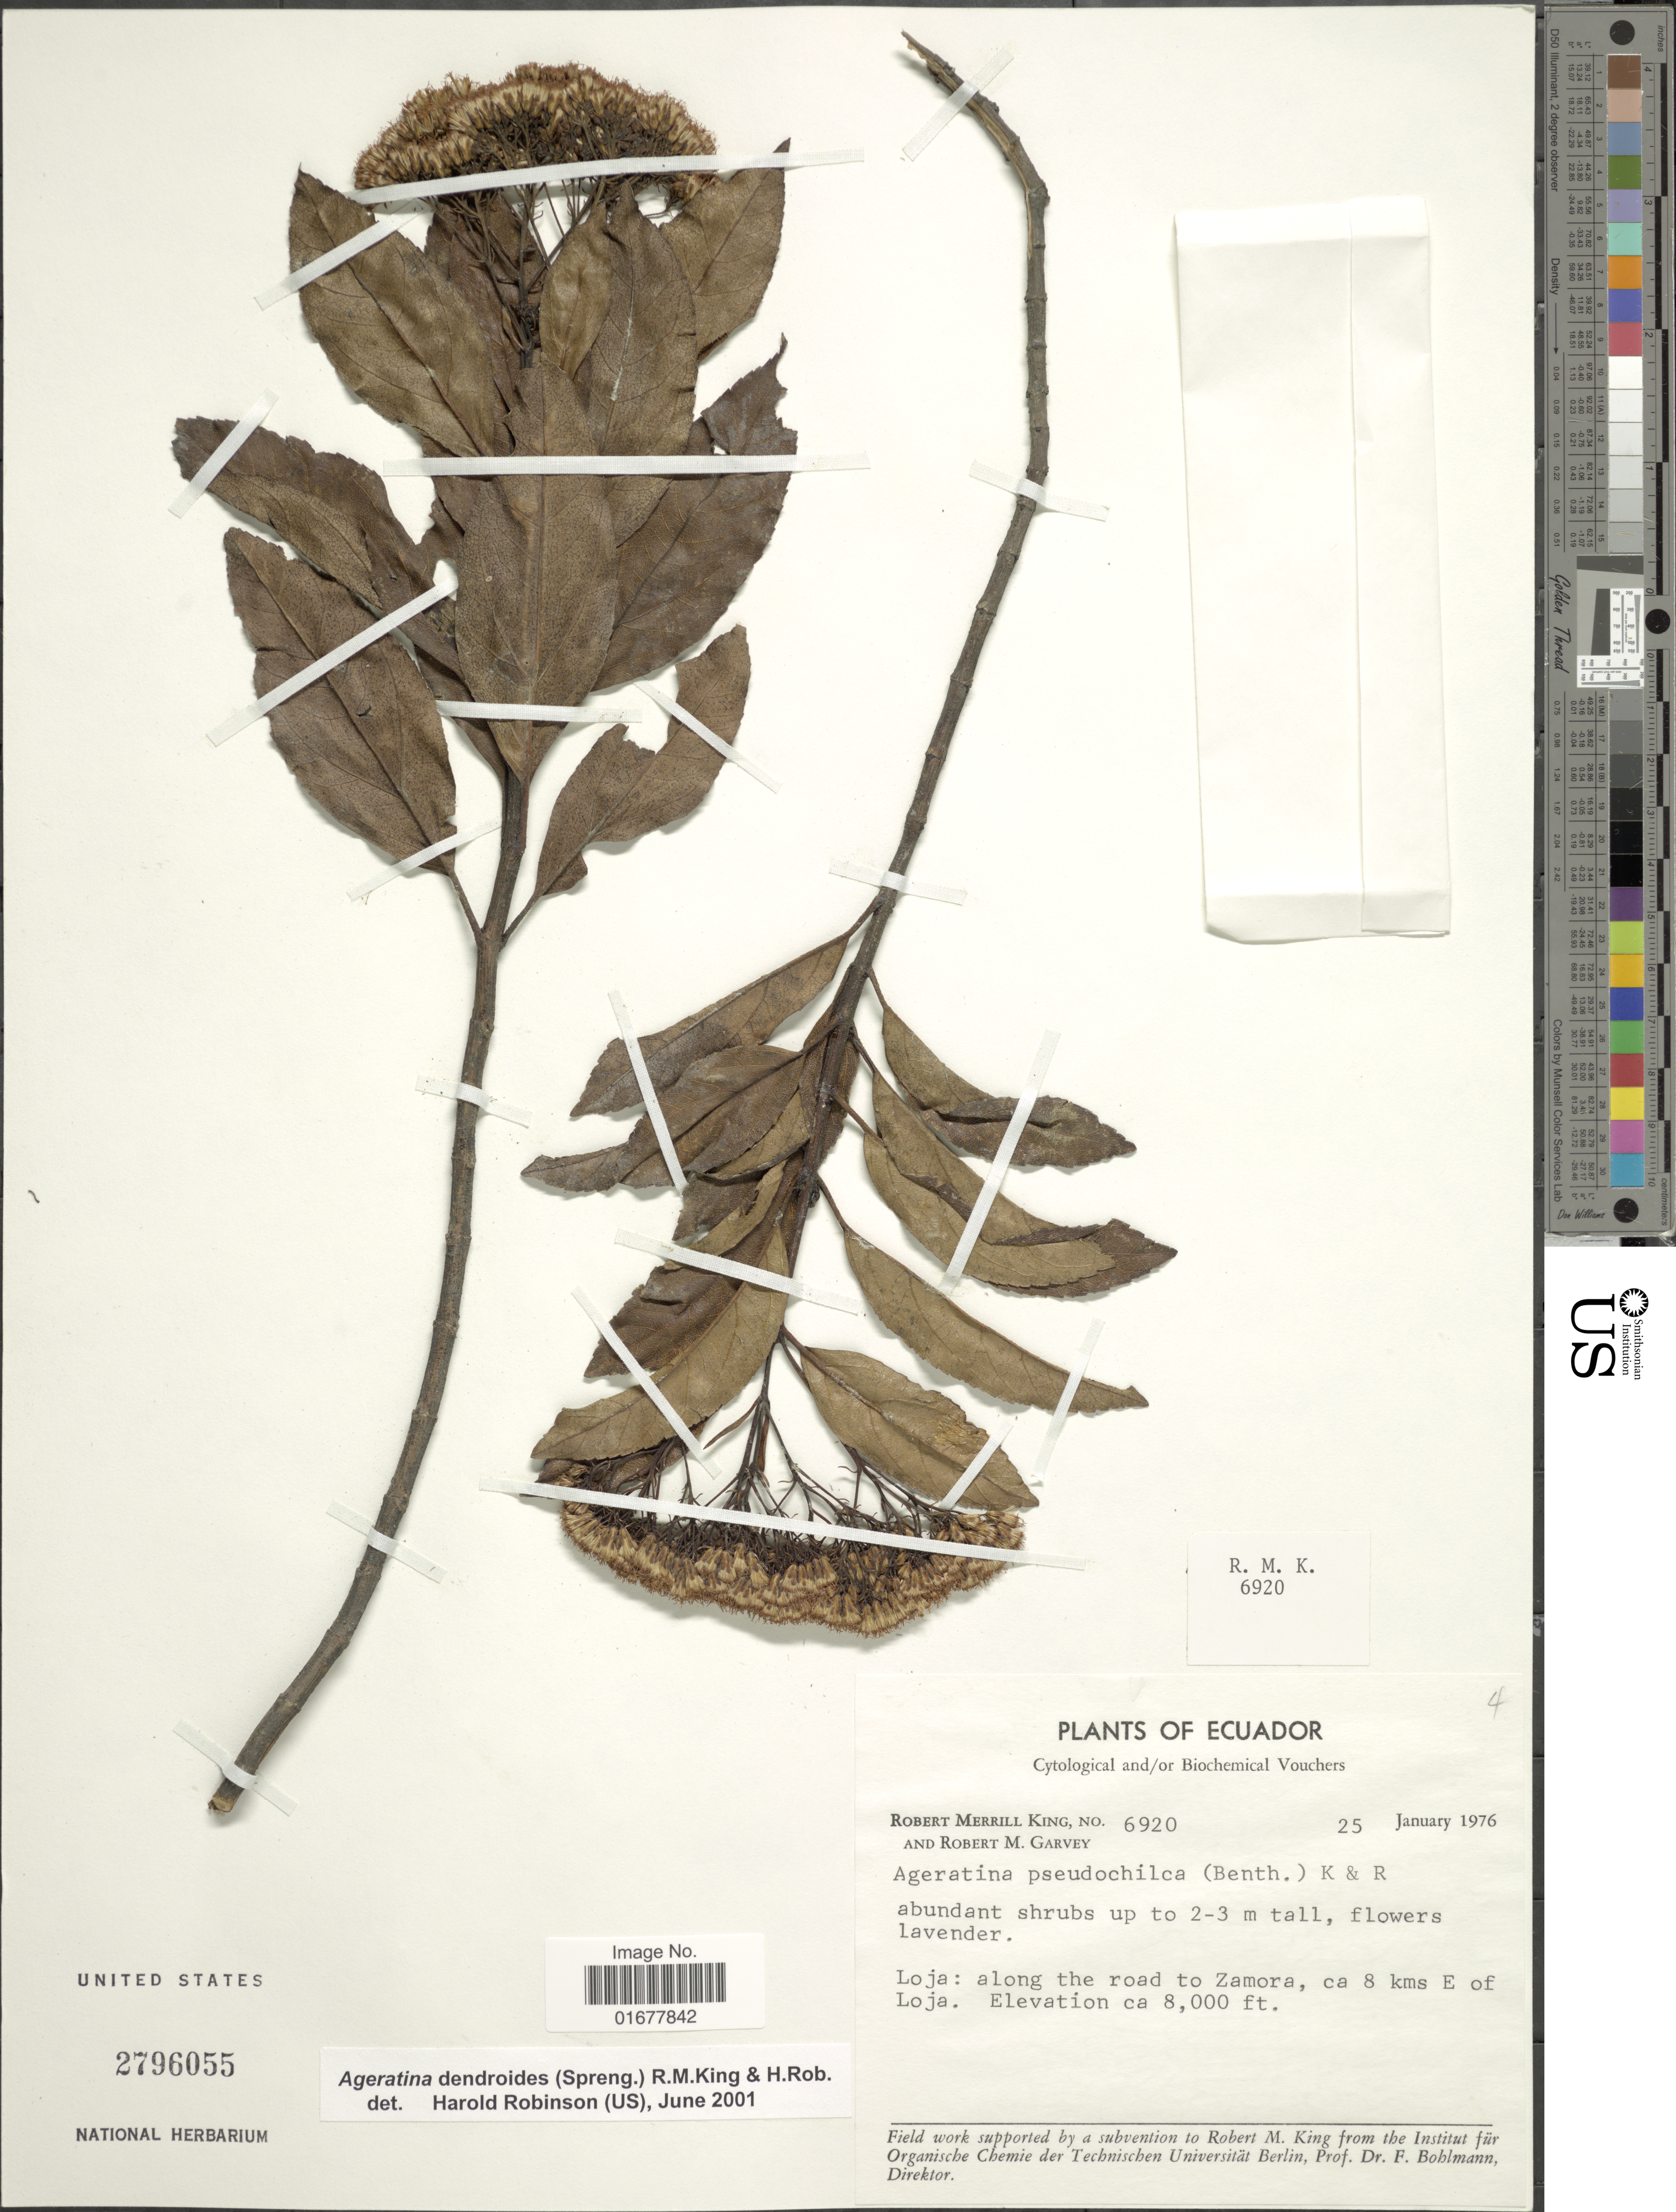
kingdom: Plantae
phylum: Tracheophyta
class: Magnoliopsida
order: Asterales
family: Asteraceae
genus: Ageratina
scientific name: Ageratina dendroides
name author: (Spreng.) R.M. King & H. Rob.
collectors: R. M. King & R. Garvey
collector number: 6920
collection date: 1976-01-25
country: Ecuador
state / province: Loja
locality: Loja: along the road to Zamora, 8 kms E of Loja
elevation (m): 2438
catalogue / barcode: US 2796055